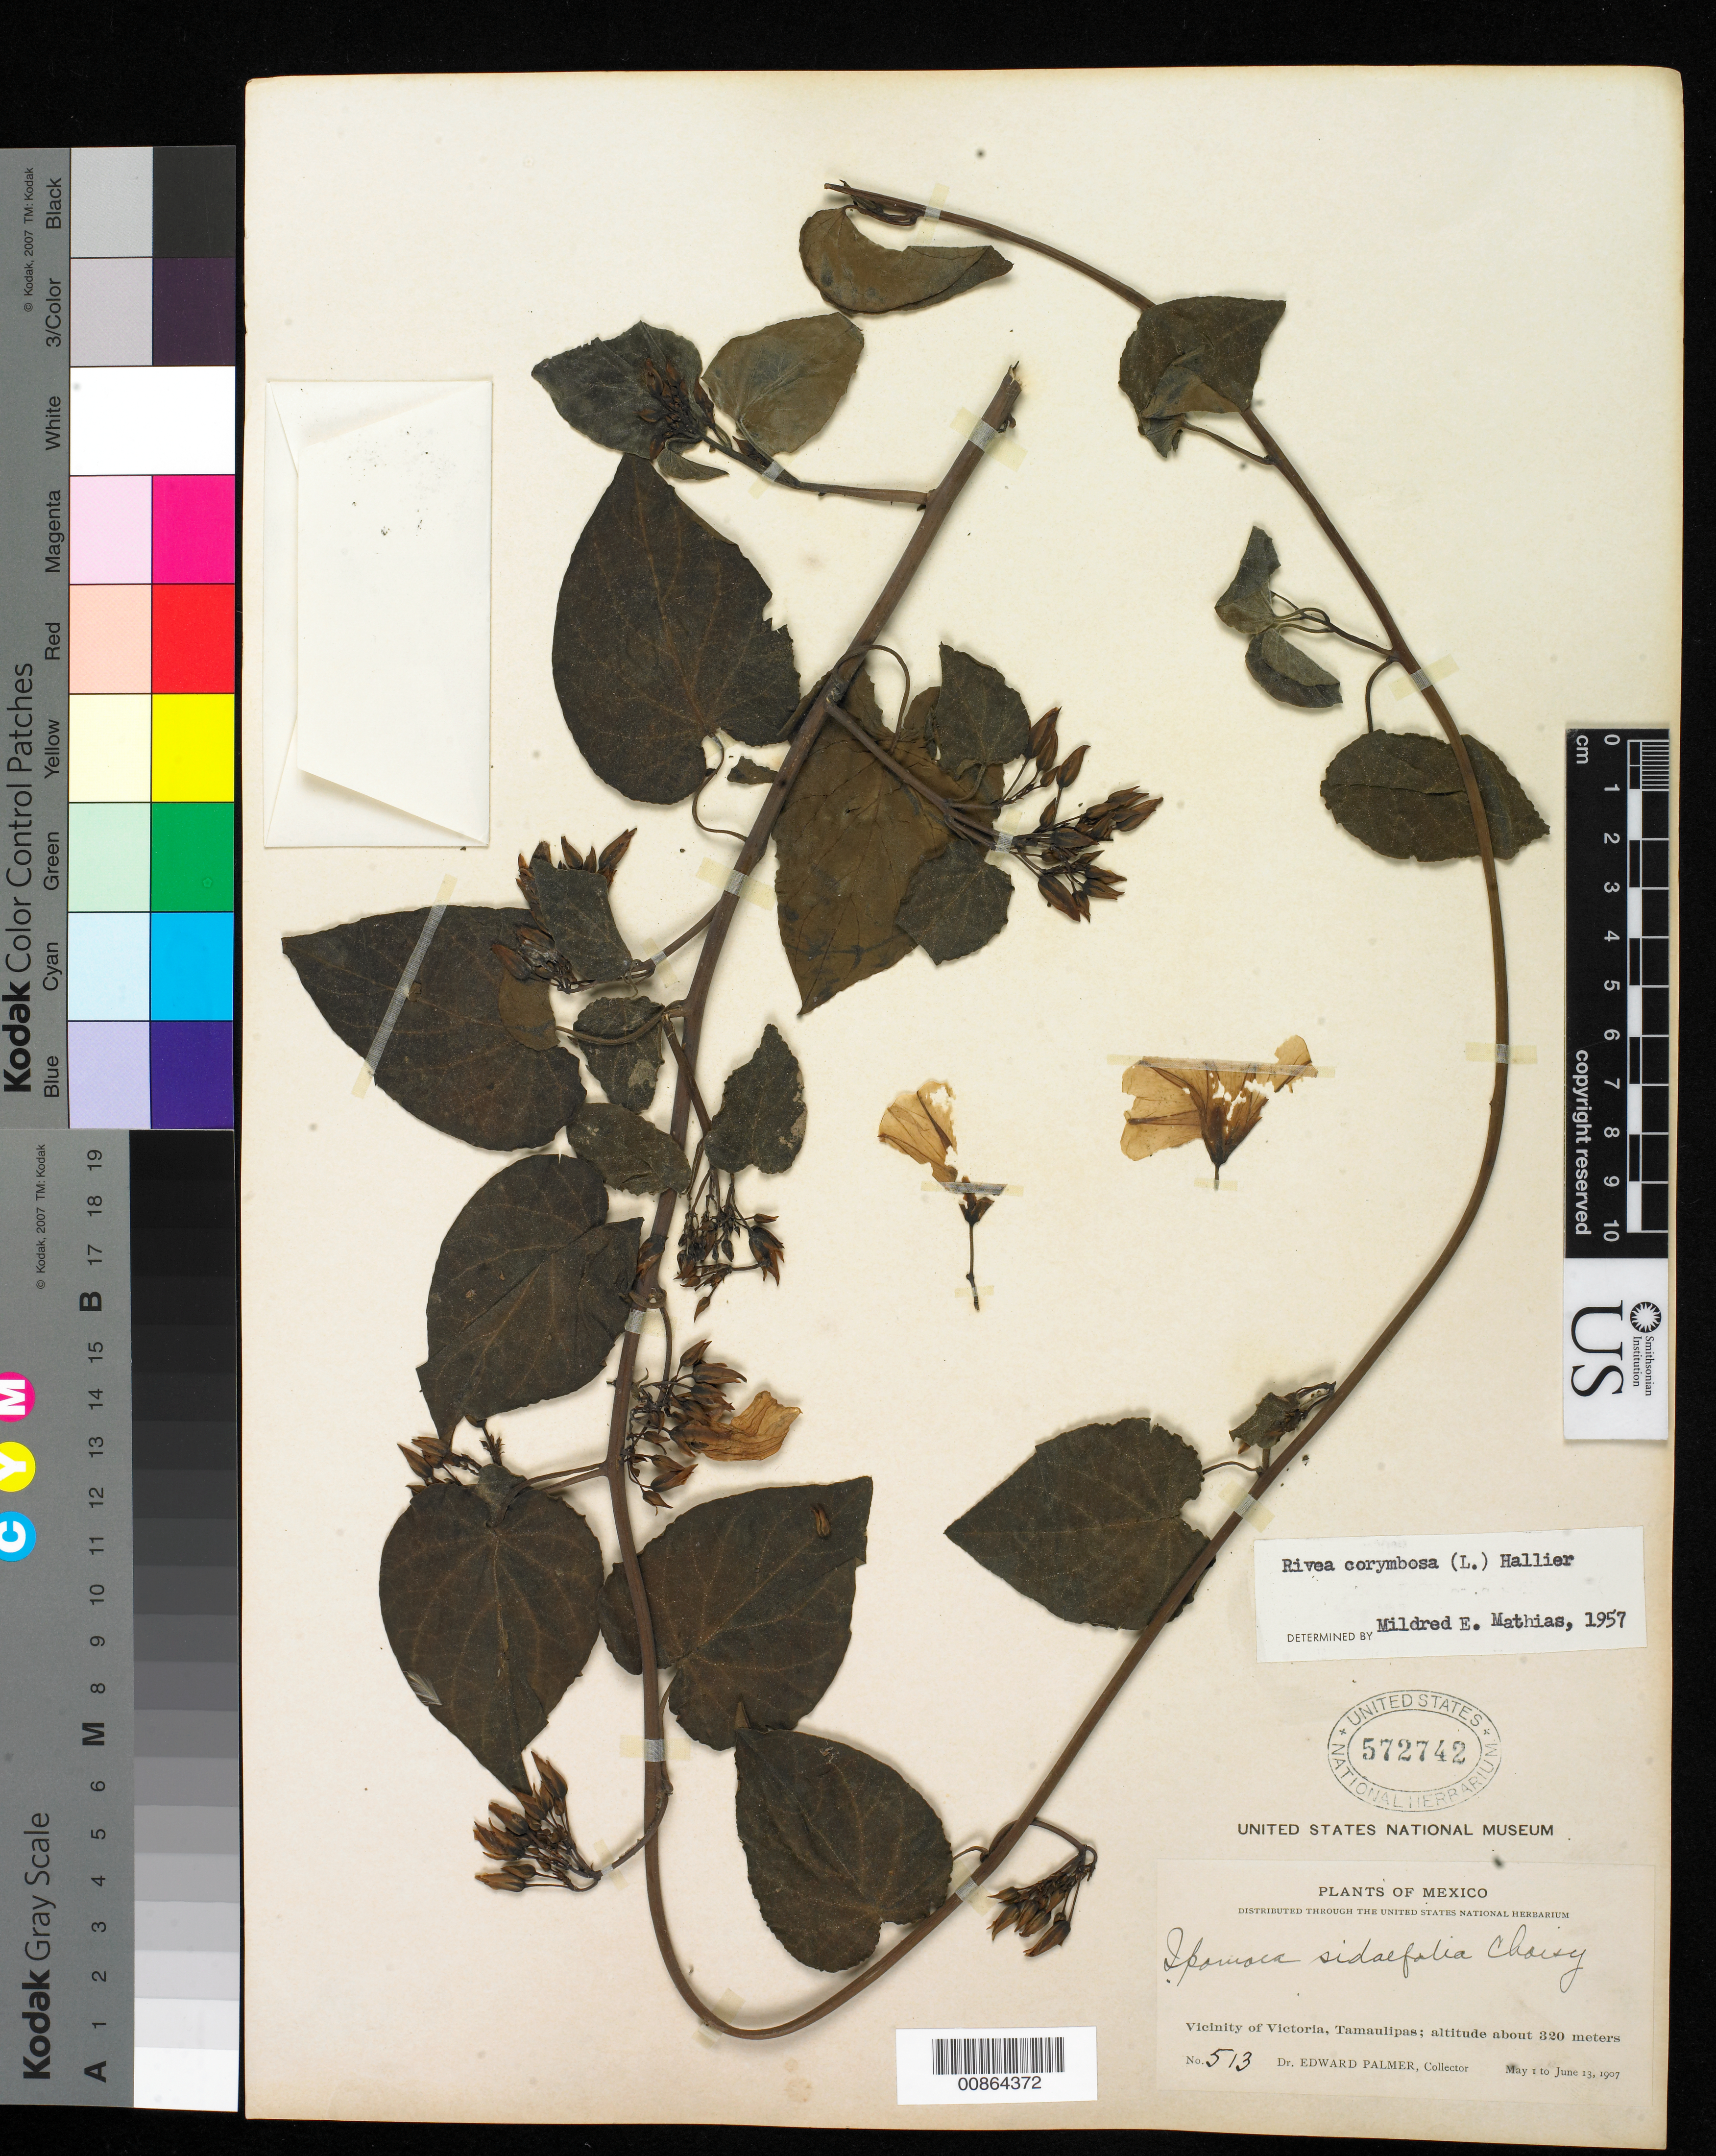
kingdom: Plantae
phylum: Tracheophyta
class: Magnoliopsida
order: Solanales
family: Convolvulaceae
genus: Turbina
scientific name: Turbina corymbosa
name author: (L.) Raf.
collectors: E. Palmer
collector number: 513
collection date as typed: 01 May 1907 to 13 Jun 1907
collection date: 1907-05-01/1907-06-13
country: Mexico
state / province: Tamaulipas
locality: Vicinity of Victoria.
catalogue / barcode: US 572742